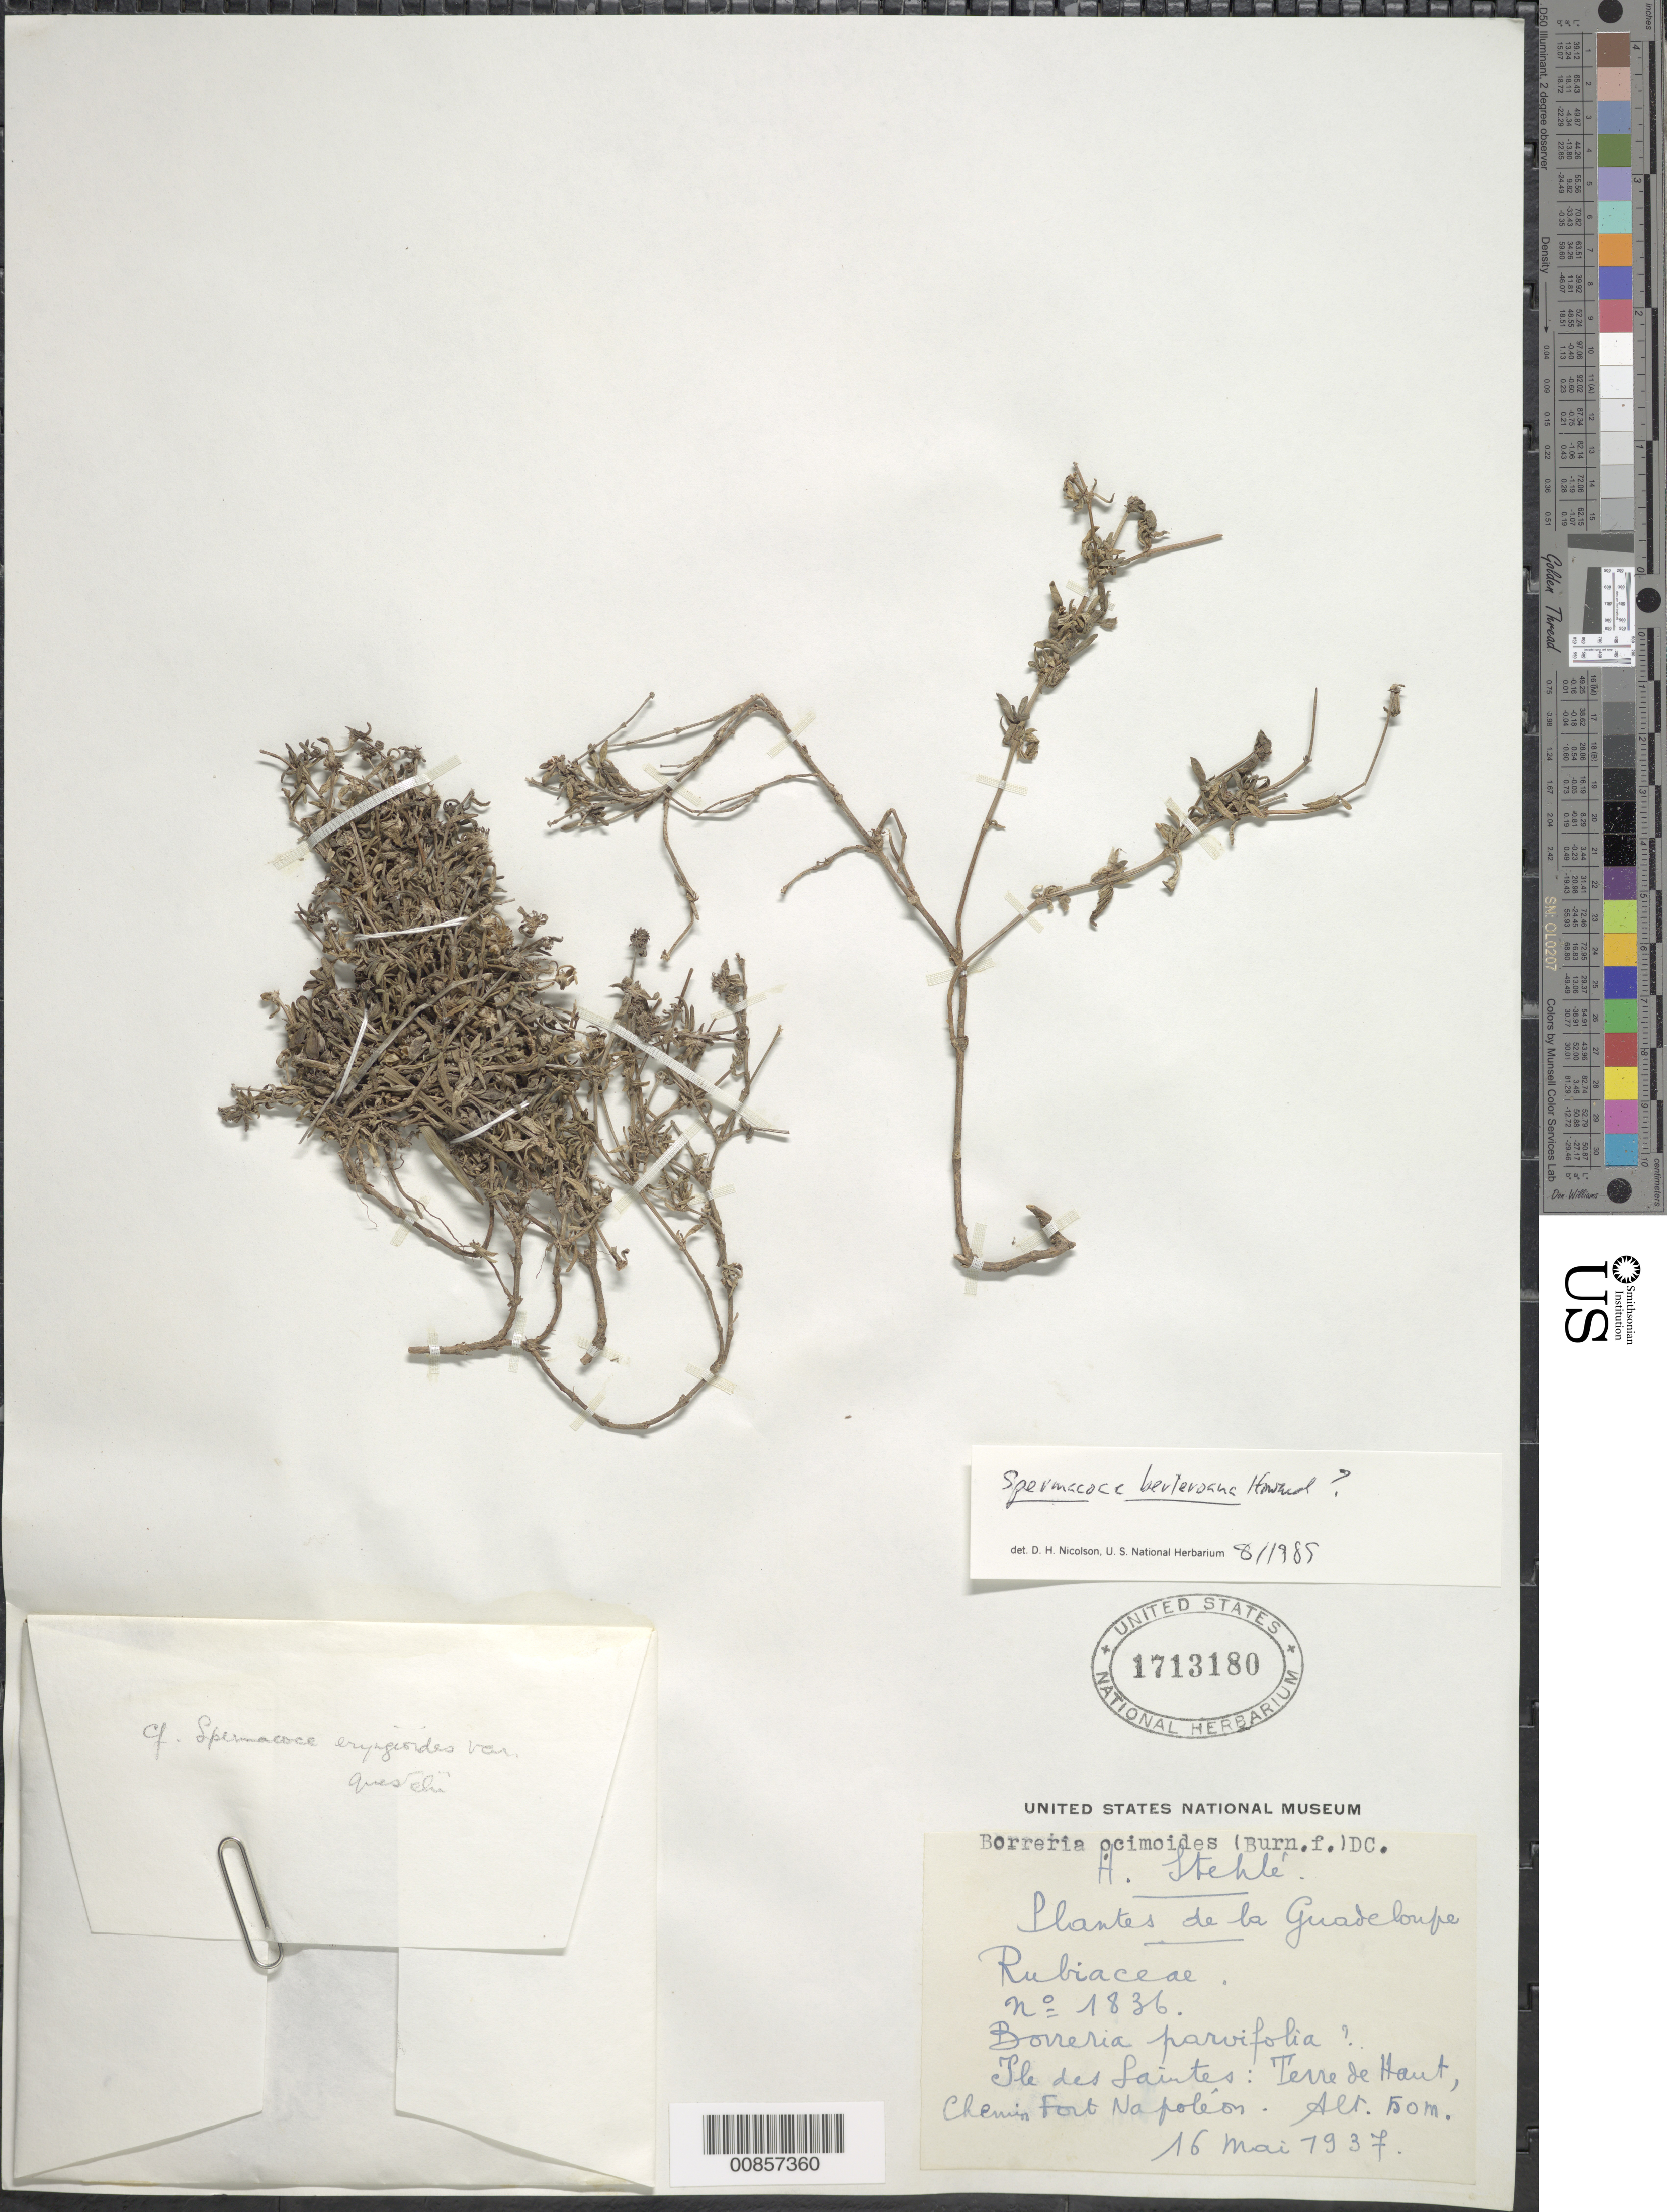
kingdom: Plantae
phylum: Tracheophyta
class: Magnoliopsida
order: Gentianales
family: Rubiaceae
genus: Spermacoce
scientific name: Spermacoce berteroana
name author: R.A. Howard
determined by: Nicolson, Dan H.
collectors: H. Stehlé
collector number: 1836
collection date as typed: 16 May 1937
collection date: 1937-05-16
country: Guadeloupe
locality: Ile des Sanintes: Terre de Haut, Chemin Fort Napoléon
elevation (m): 150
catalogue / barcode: US 1713180